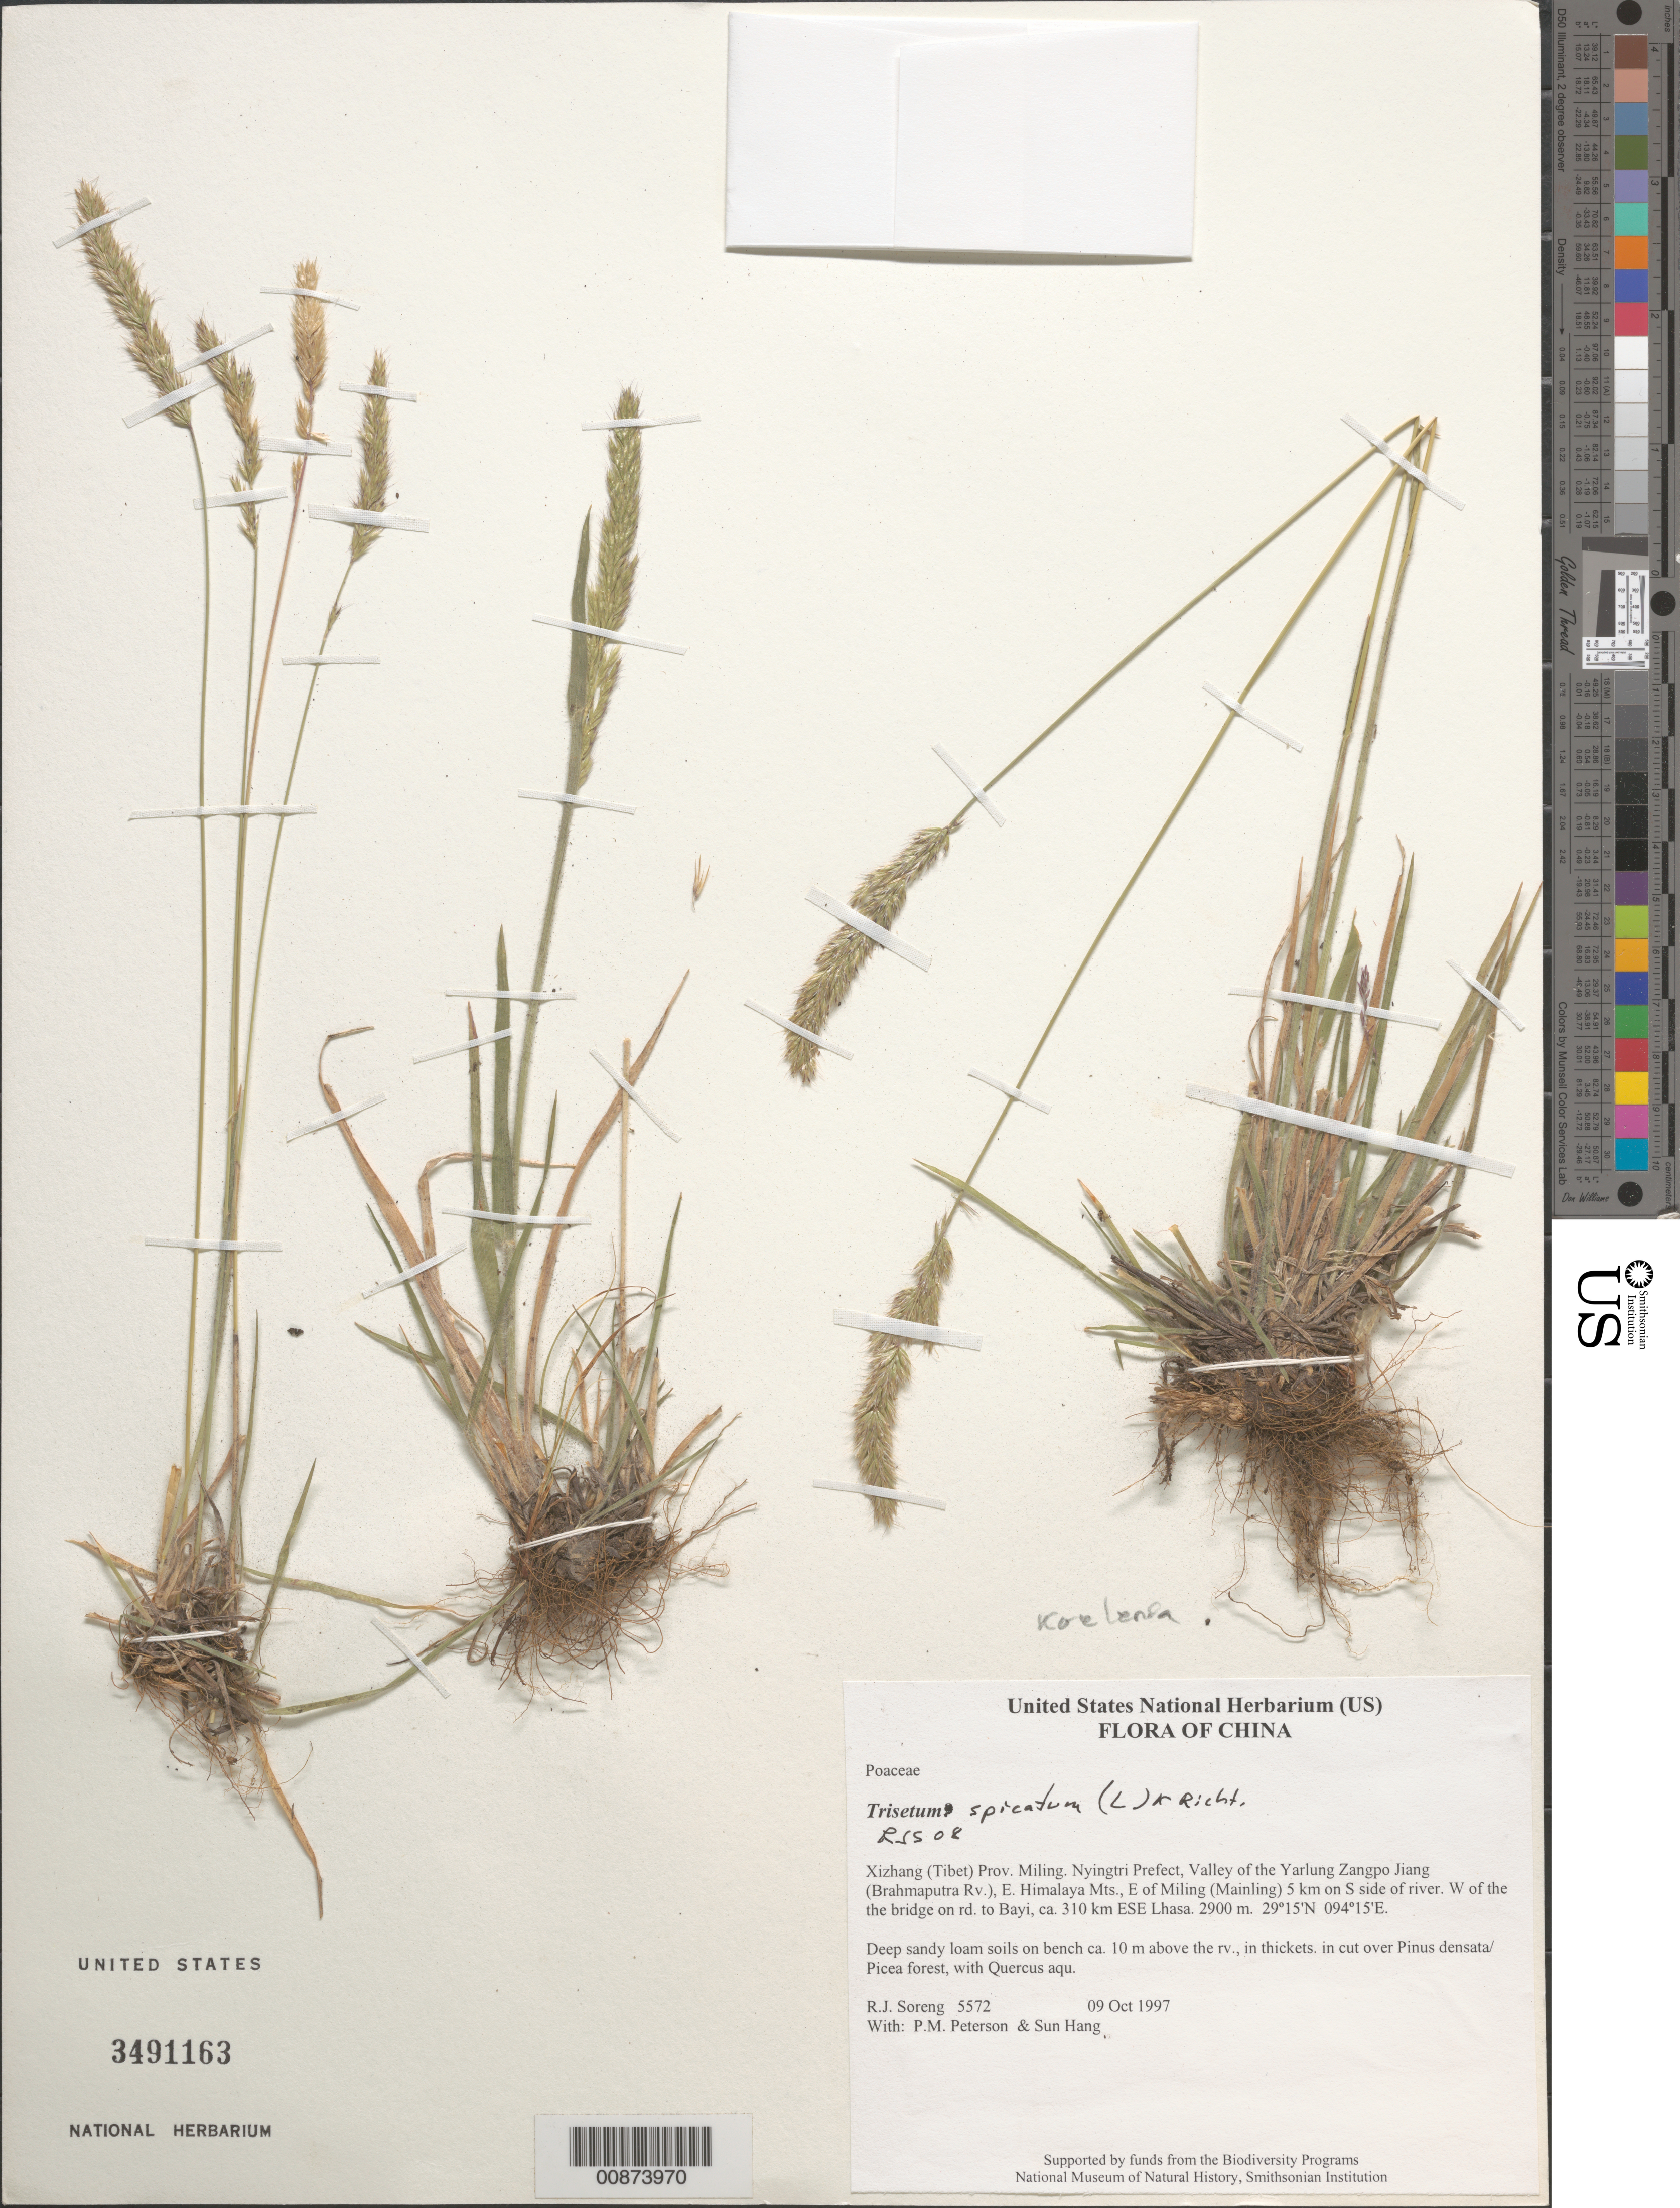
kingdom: Plantae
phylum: Tracheophyta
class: Liliopsida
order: Poales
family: Poaceae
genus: Koeleria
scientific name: Koeleria spicata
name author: (L.) Barberá et al.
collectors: R. J. Soreng, P. M. Peterson & Sun Hang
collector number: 5572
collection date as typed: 09 Oct 1997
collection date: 1997-10-09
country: China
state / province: Xizang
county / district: Miling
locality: Nyingtri Prefect, Valley of the Yarlung Zangpo Jiang (Brahmaputra Rv.), E. Himalaya Mts., E of Miling (Mainling) 5 km on S side of river. W of the the bridge on rd. to Bayi, ca. 310 km ESE Lhasa.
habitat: Deep sandy loam soils on bench ca. 10 m above the rv., in thickets. in cut over Pinus densata/ Picea forest, with Quercus aqu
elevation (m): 2900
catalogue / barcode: US 3491163